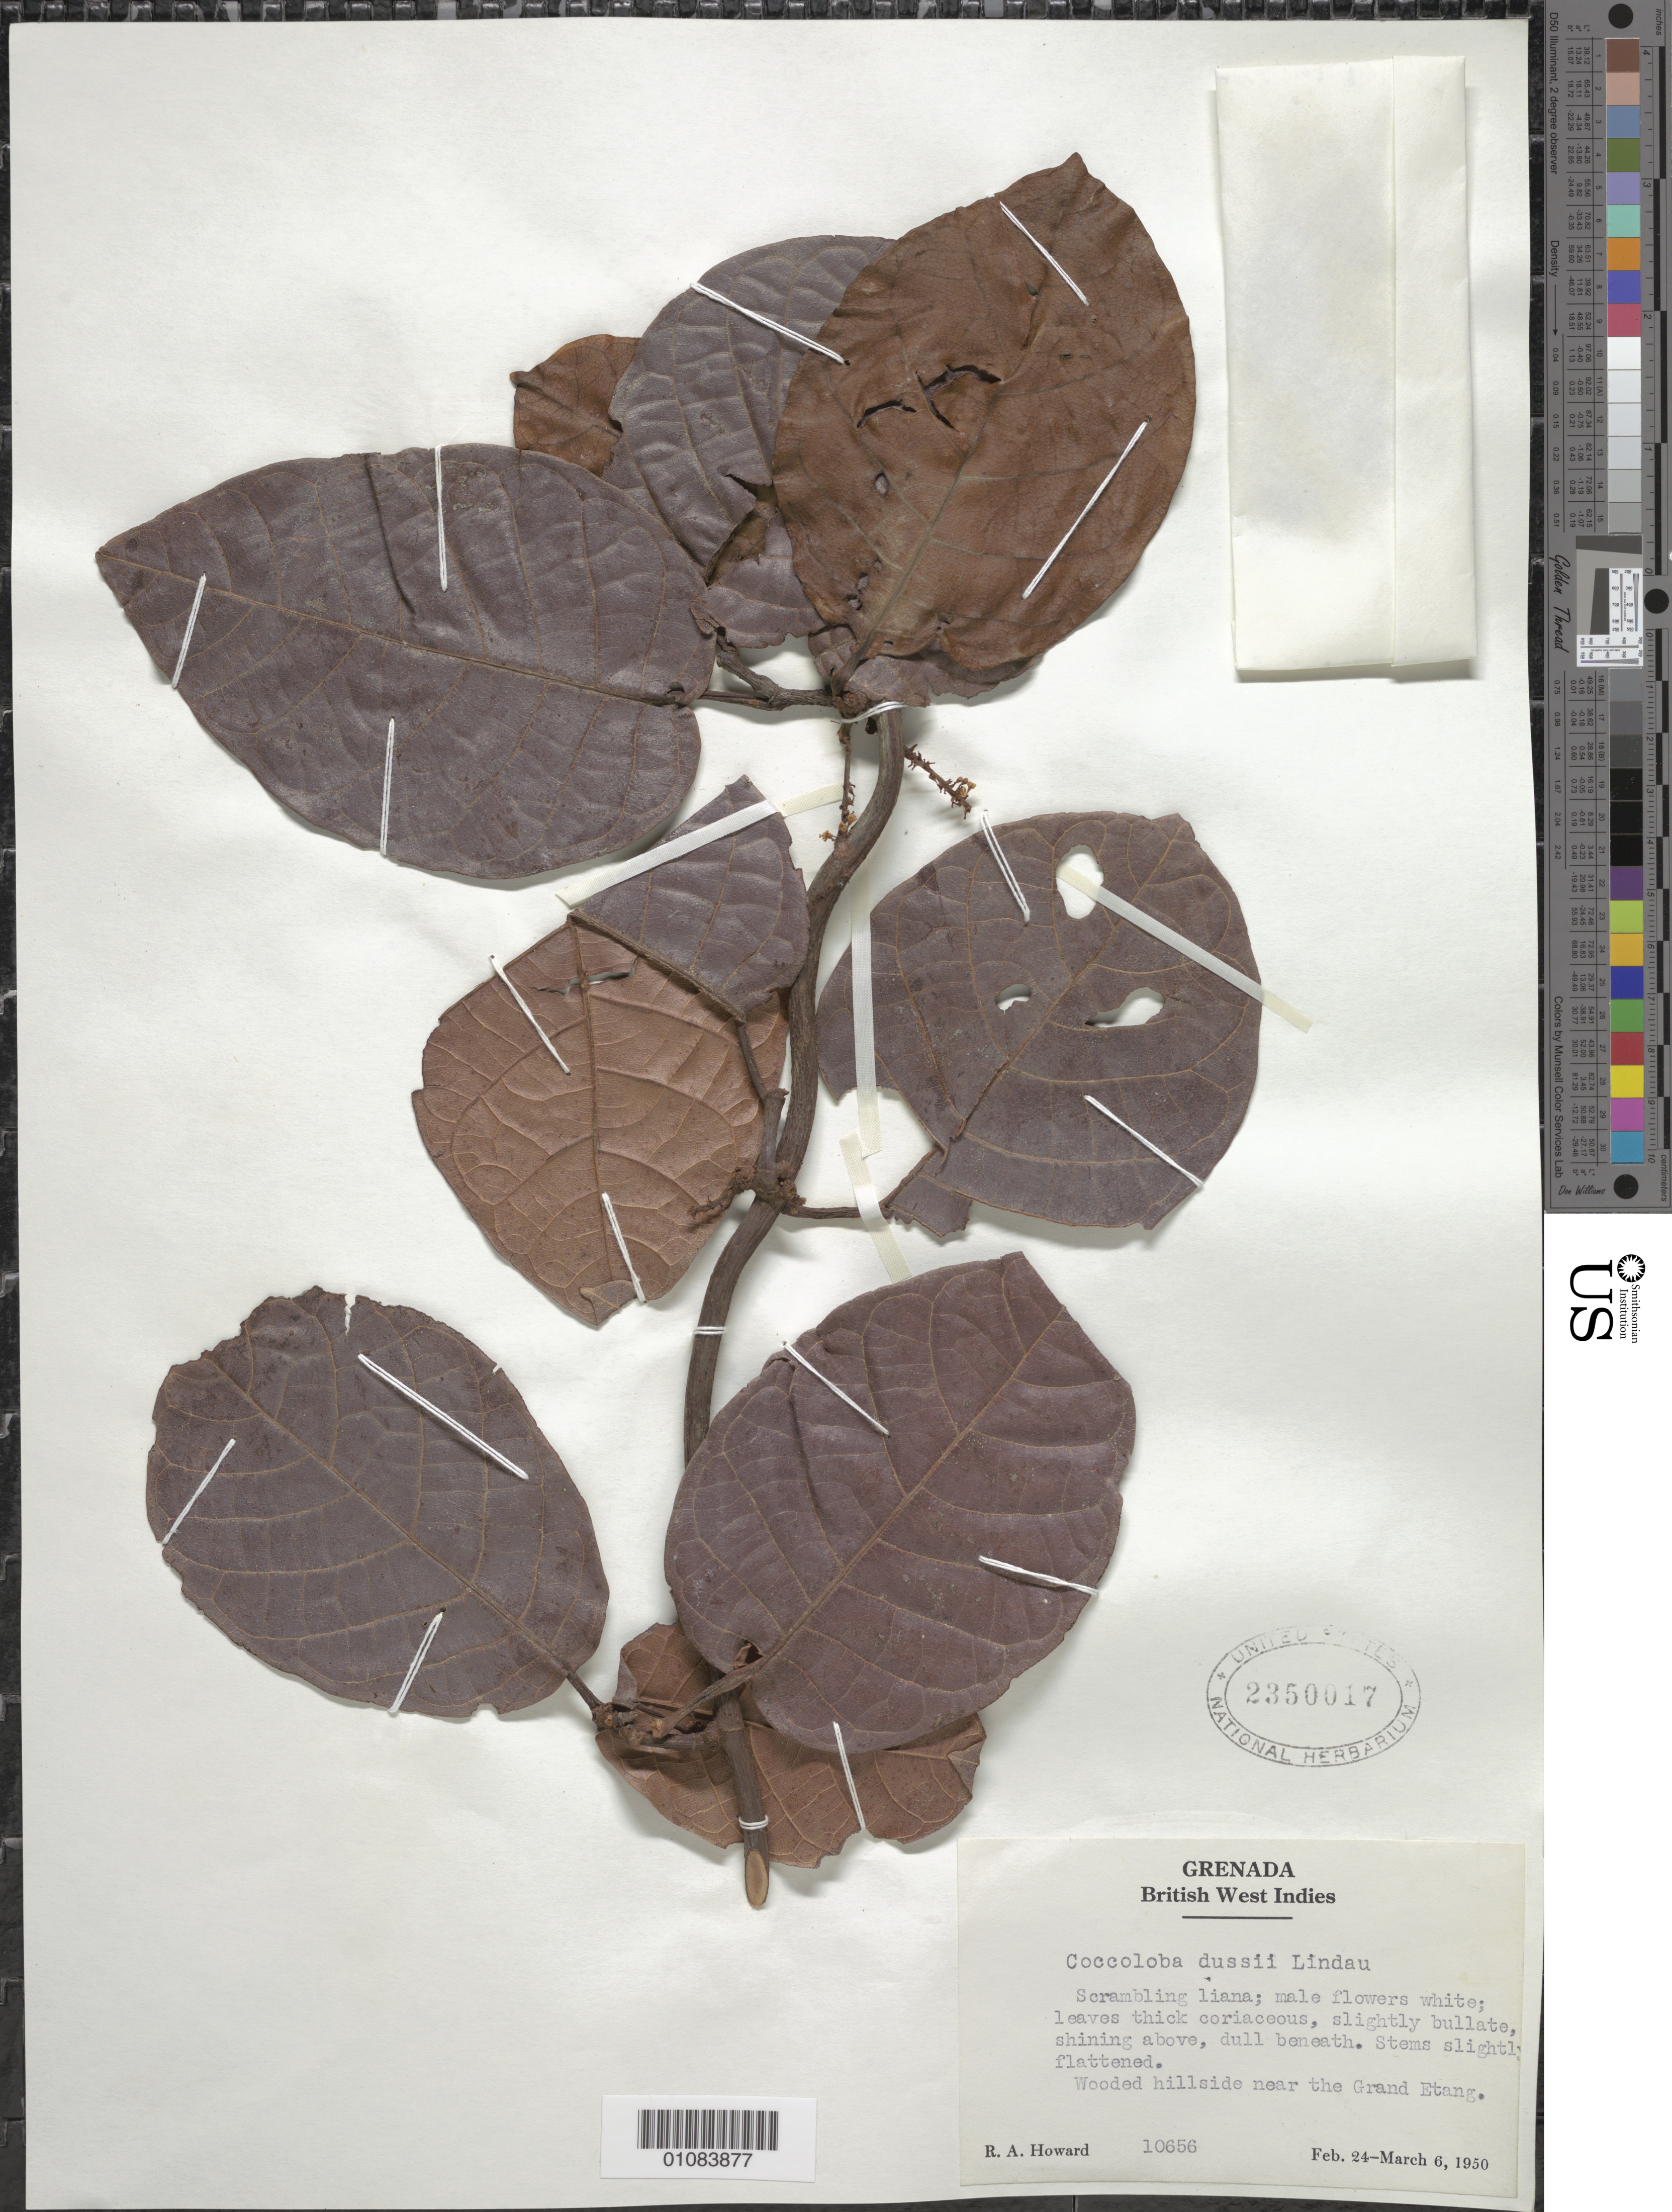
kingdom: Plantae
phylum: Tracheophyta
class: Magnoliopsida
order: Caryophyllales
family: Polygonaceae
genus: Coccoloba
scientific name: Coccoloba dussii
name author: Lindau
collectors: R. A. Howard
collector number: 10656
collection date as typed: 24 Feb 1950 to 06 Mar 1950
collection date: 1950-02-24/1950-03-06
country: Grenada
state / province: Saint Andrew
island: Grenada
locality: Near the Grand Etang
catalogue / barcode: US 2350017